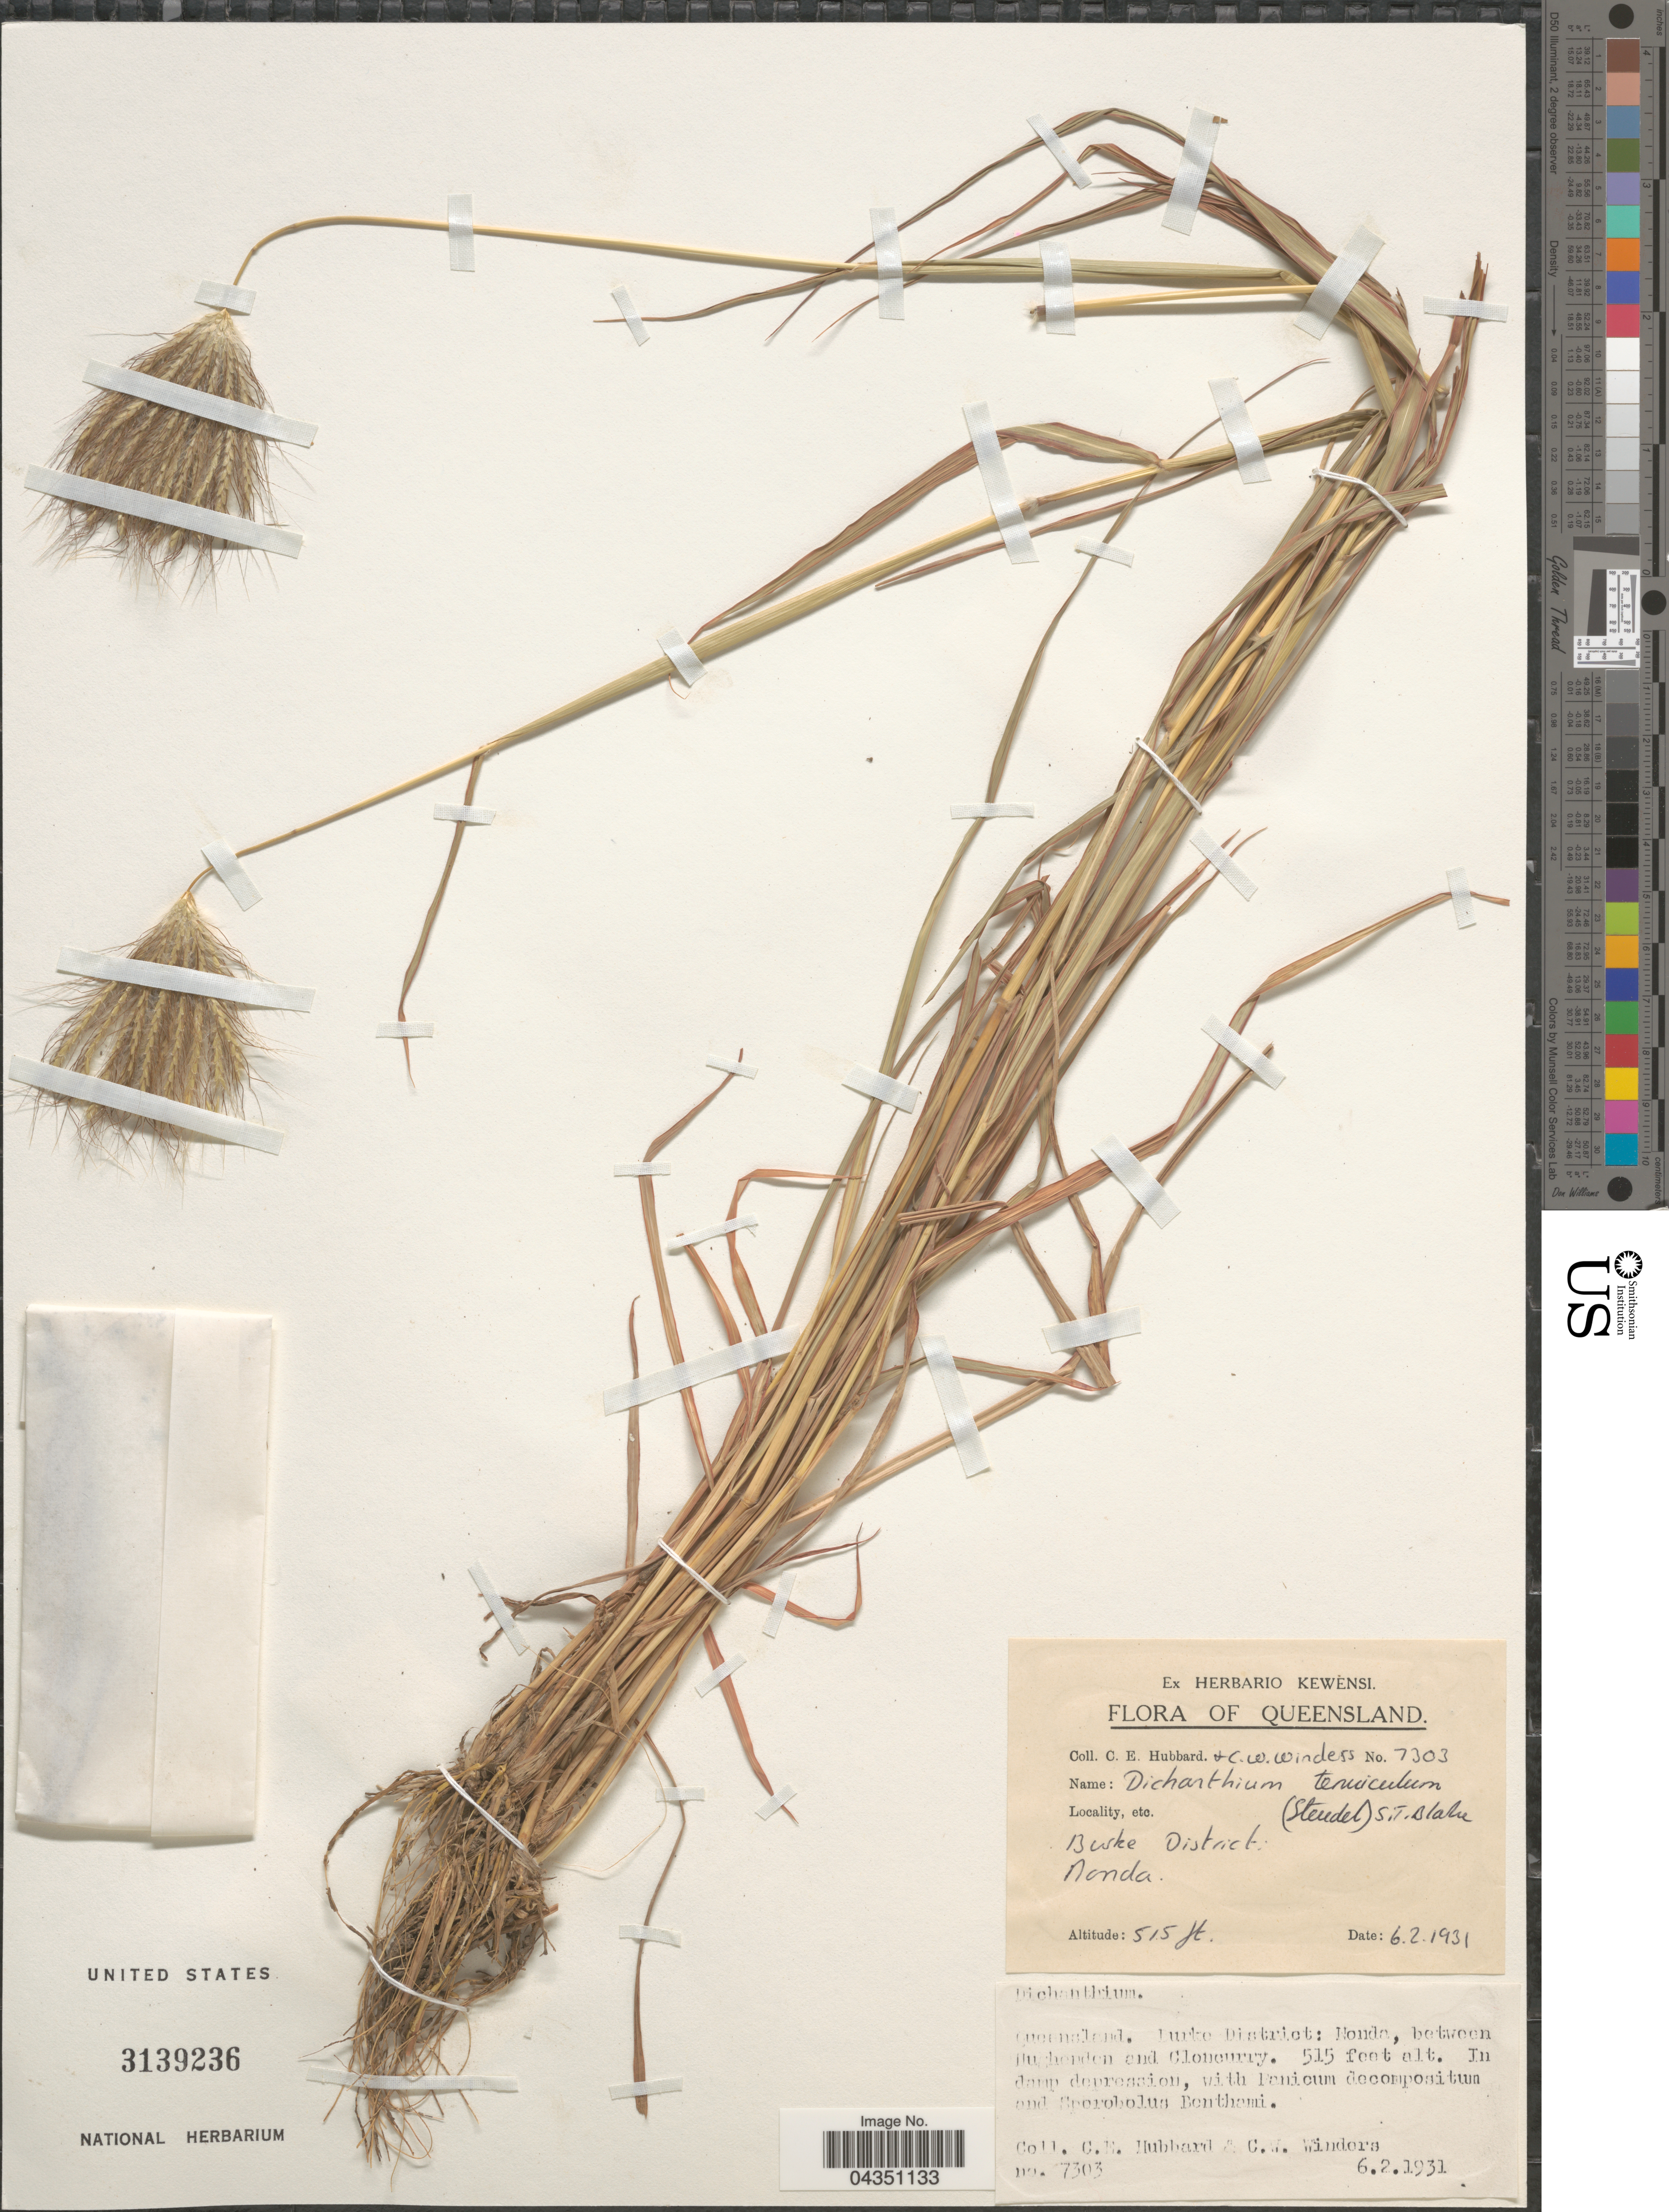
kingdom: Plantae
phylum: Tracheophyta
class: Liliopsida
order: Poales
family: Poaceae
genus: Dichanthium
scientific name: Dichanthium sericeum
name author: (R. Br.) A. Camus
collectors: C. E. Hubbard & C. Winders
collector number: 7303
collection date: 1931-02-06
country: Australia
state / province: Queensland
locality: Burke District: Nonda, between Hughenden and Cloncurry.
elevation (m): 157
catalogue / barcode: US 3139236